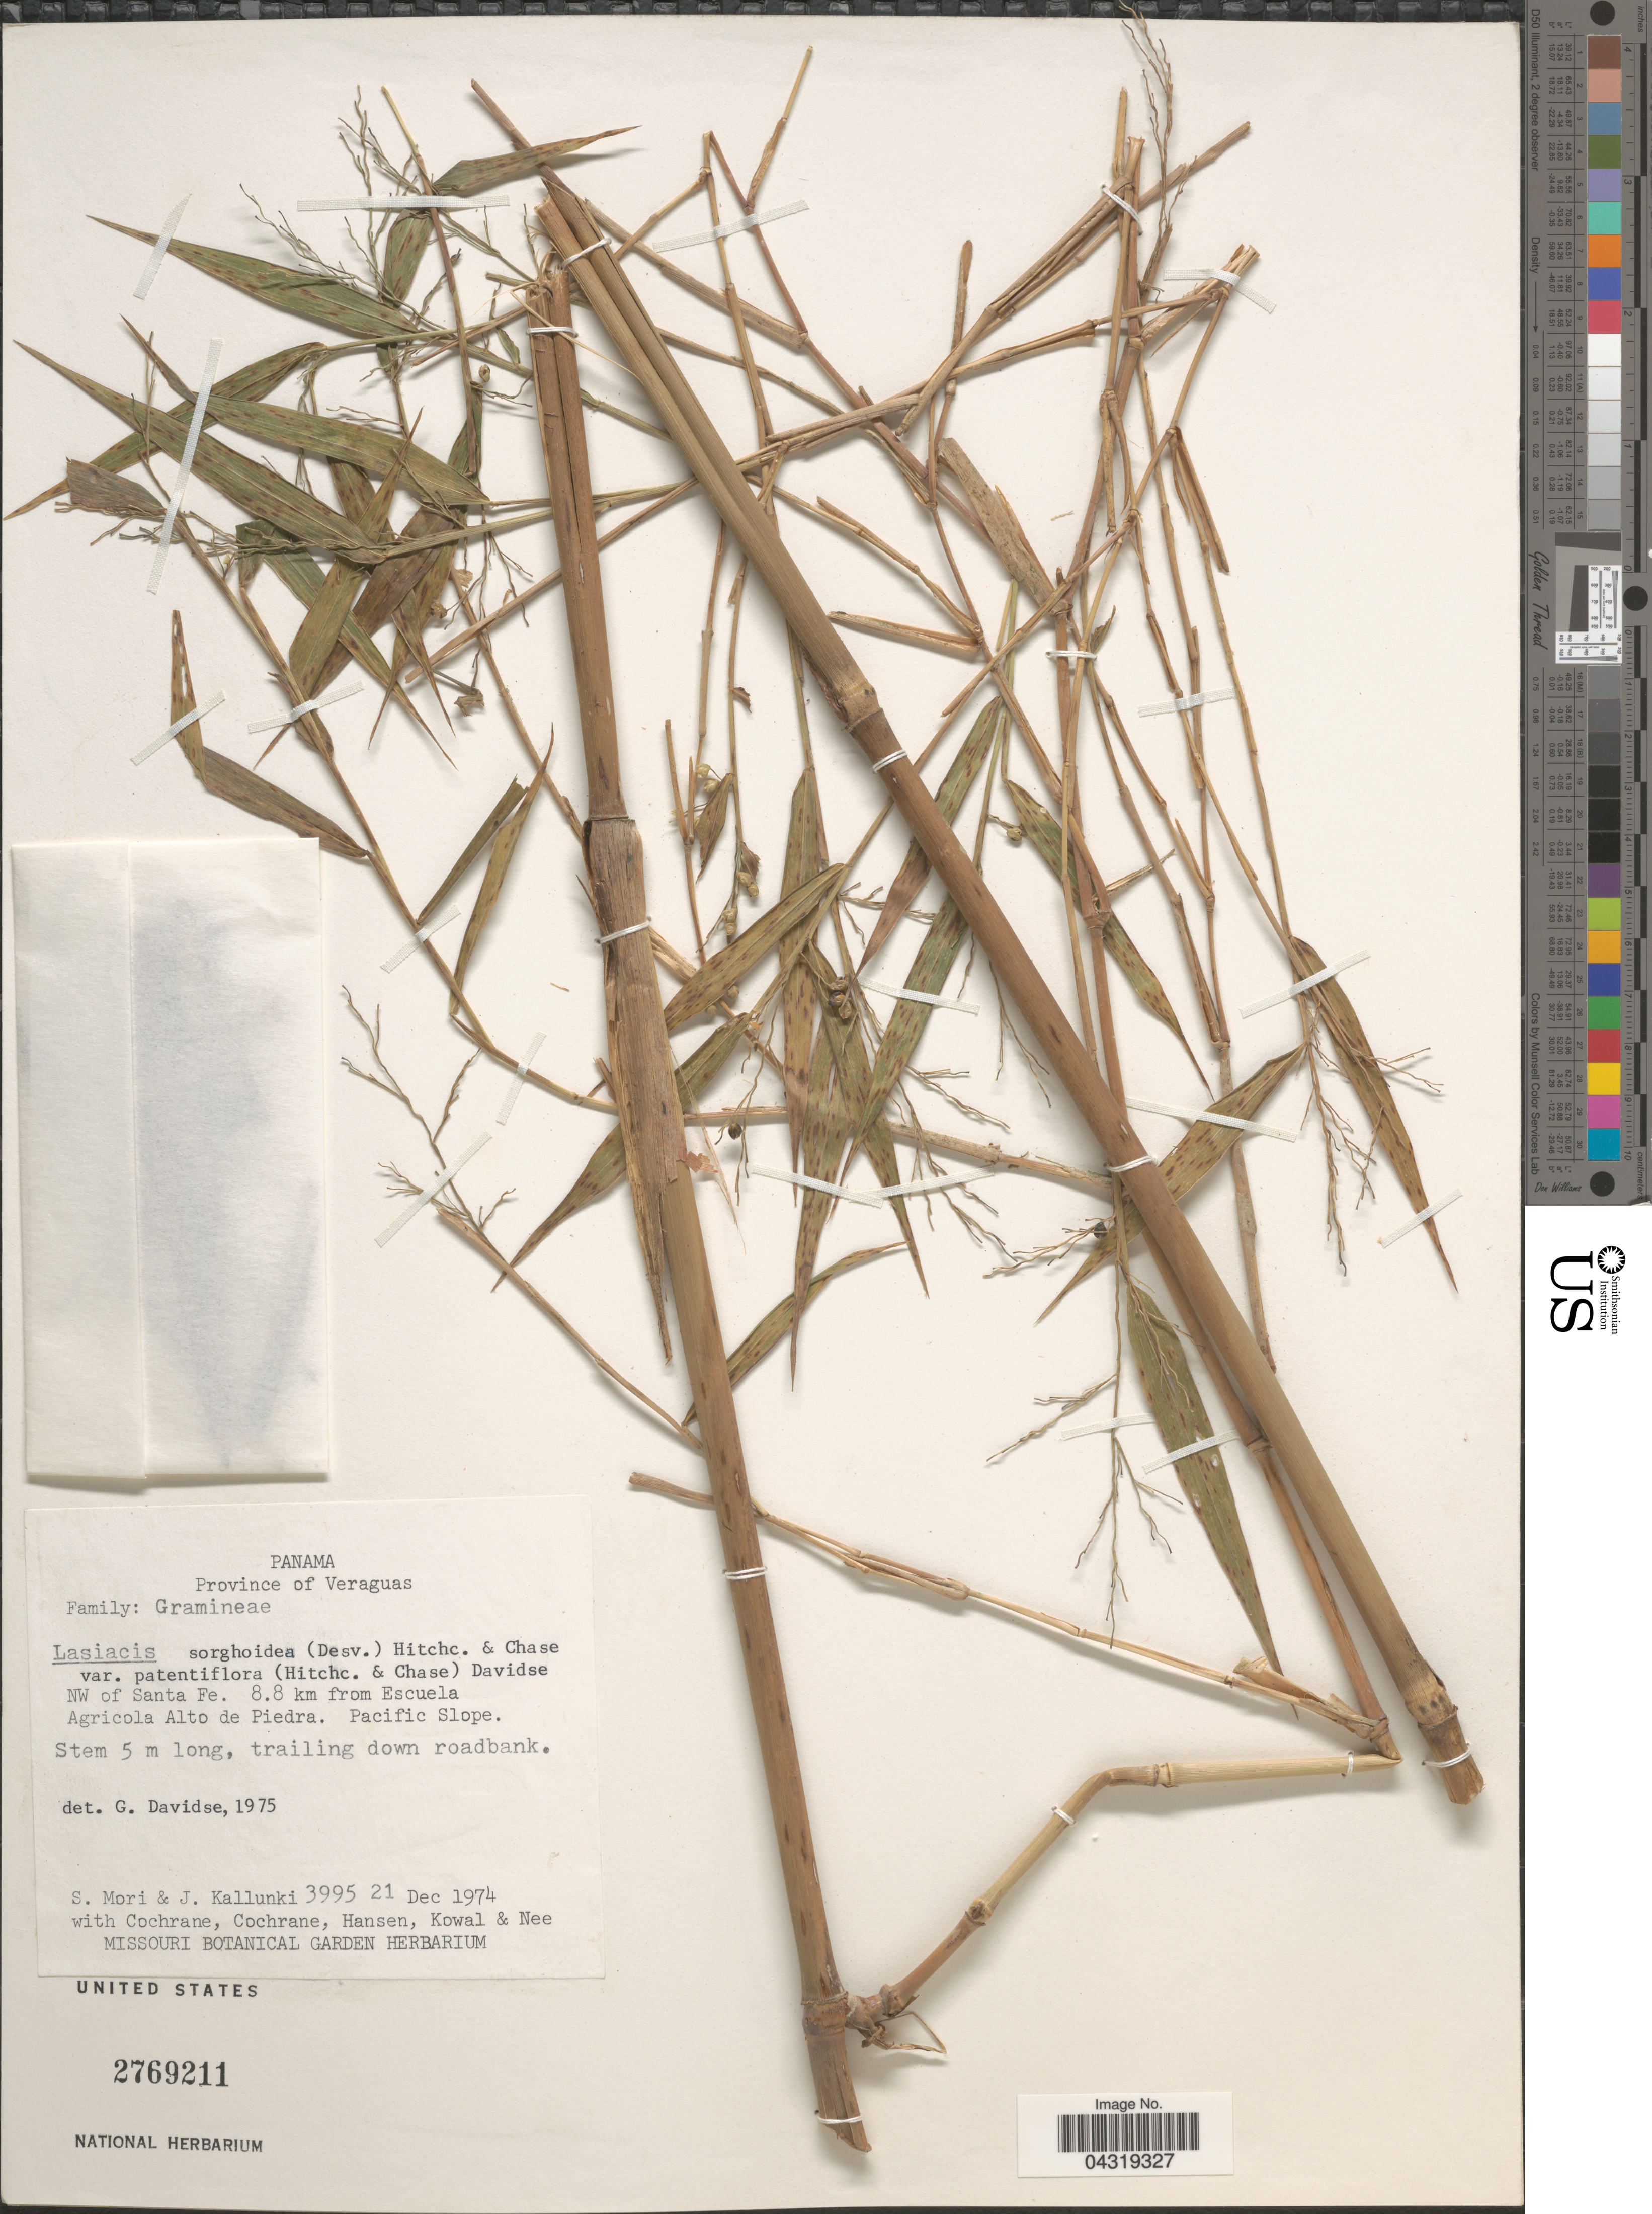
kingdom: Plantae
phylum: Tracheophyta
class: Liliopsida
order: Poales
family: Poaceae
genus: Lasiacis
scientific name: Lasiacis sorghoidea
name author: (Desv. ex Ham.) Hitchc. & Chase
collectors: S. Mori, J. Kallunki, Cochrane & Cochrane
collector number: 3995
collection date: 1974-12-21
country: Panama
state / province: Veraguas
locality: Province of Veraguas. NW of Santa Fe. 8.8 km from Escuela Agricola Alto de Piedra. Pacific Slope.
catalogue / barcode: US 2769211